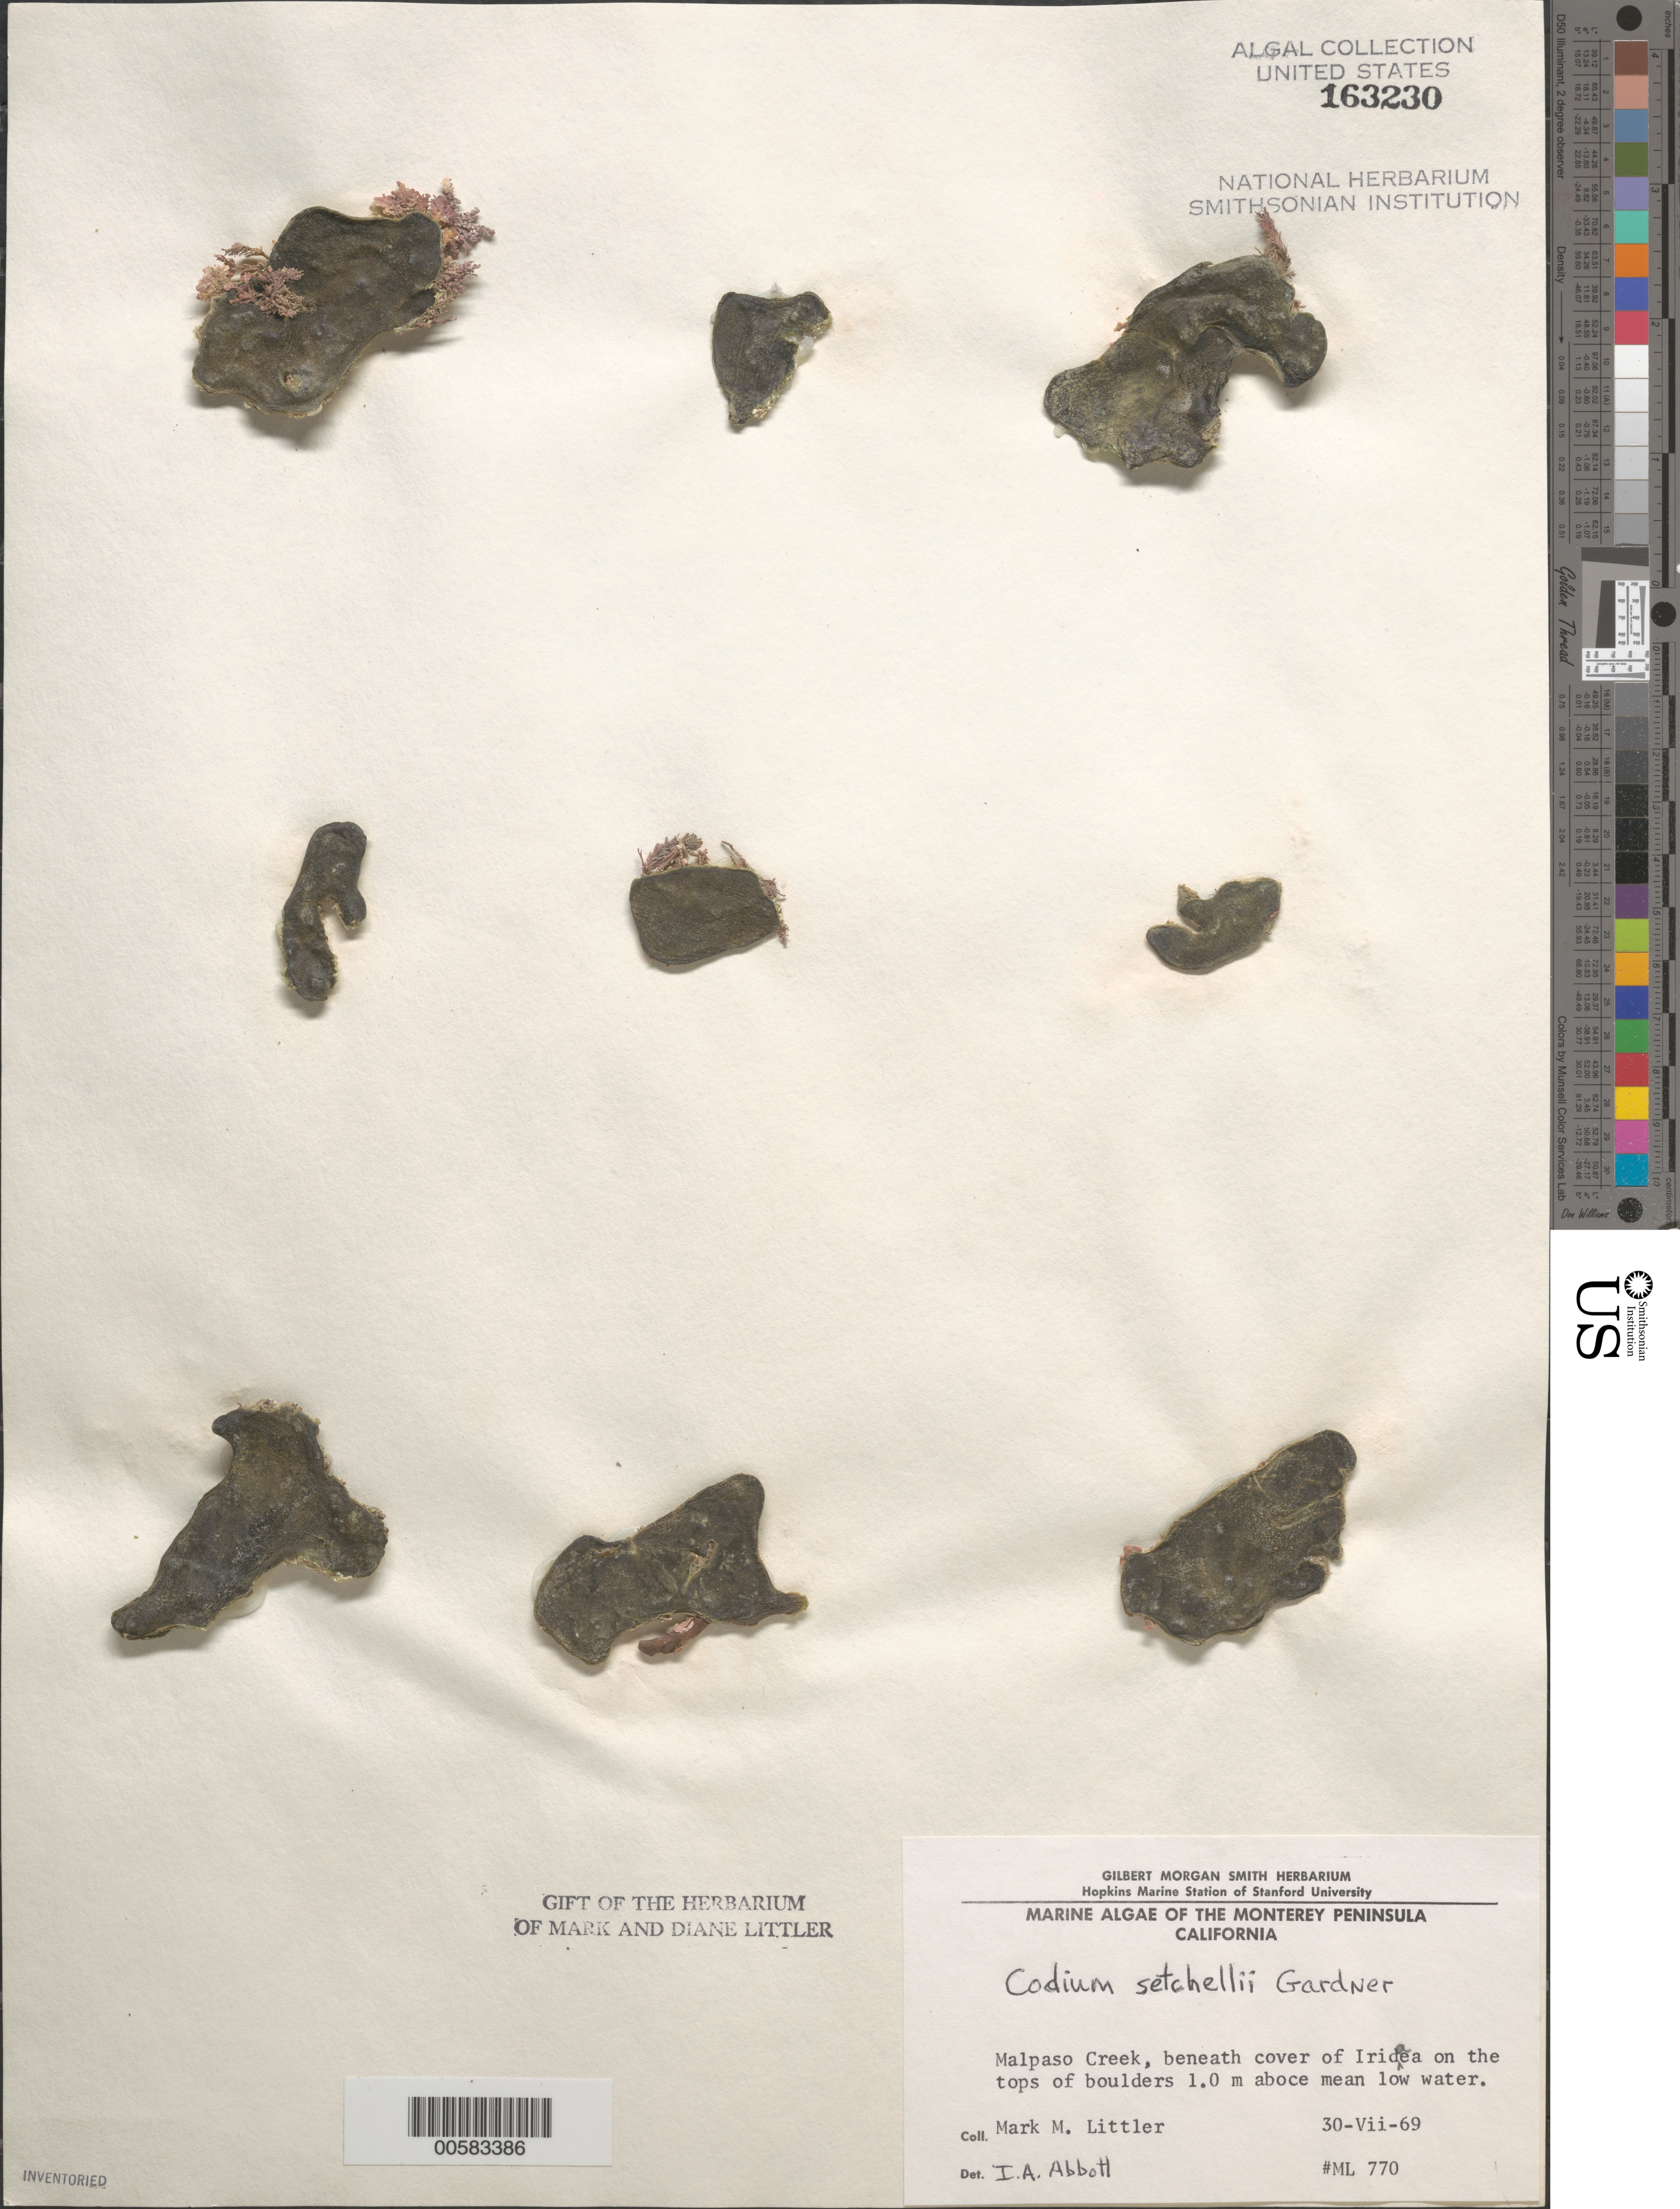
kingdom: Plantae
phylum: Chlorophyta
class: Ulvophyceae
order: Bryopsidales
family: Codiaceae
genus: Codium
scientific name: Codium setchellii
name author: N.L. Gardner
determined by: Abbott, Isabella A.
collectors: M. M. Littler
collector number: ML 770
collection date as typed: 30 Jul 1969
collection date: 1969-07-30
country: United States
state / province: California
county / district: Monterey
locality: Malpaso Creek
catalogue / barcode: US 163230